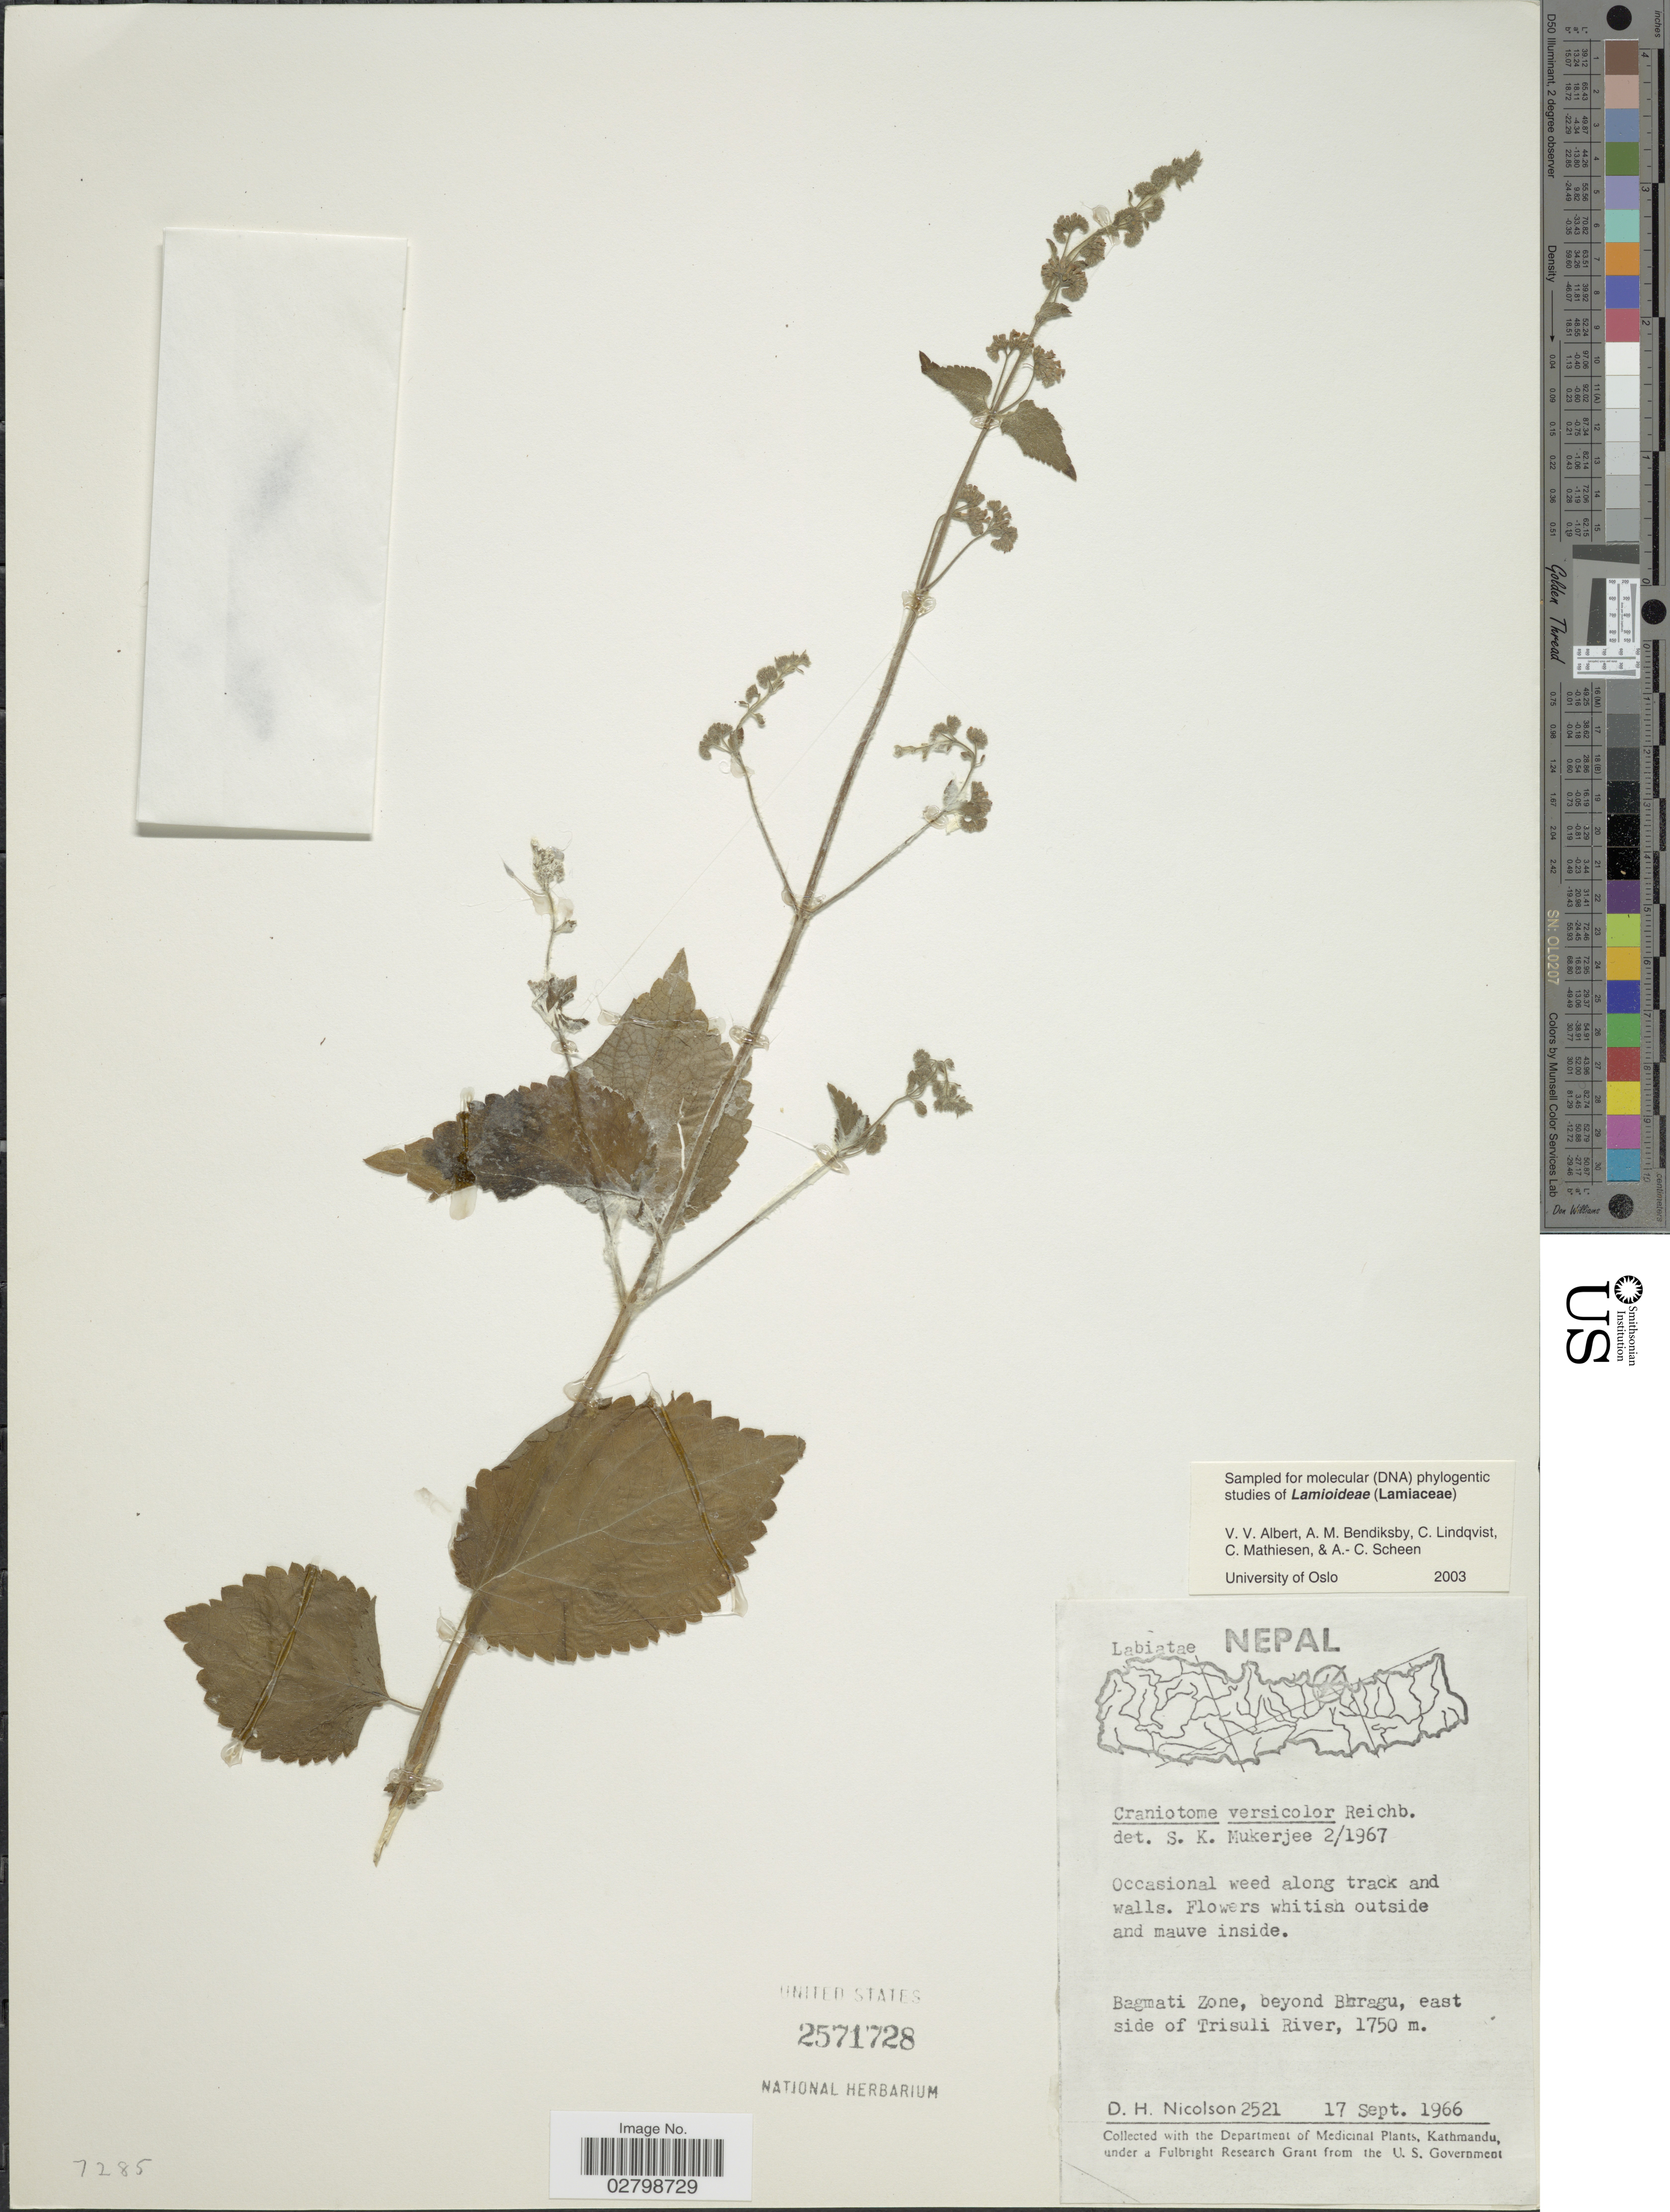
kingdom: Plantae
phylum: Tracheophyta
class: Magnoliopsida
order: Lamiales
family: Lamiaceae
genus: Craniotome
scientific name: Craniotome furcata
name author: (Link) Kuntze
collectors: D. H. Nicolson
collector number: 2521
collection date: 1966-09-17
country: Nepal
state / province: Bagmati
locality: Beyond Bhragum, east side of Trisuli River.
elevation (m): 1750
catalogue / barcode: US 2571728